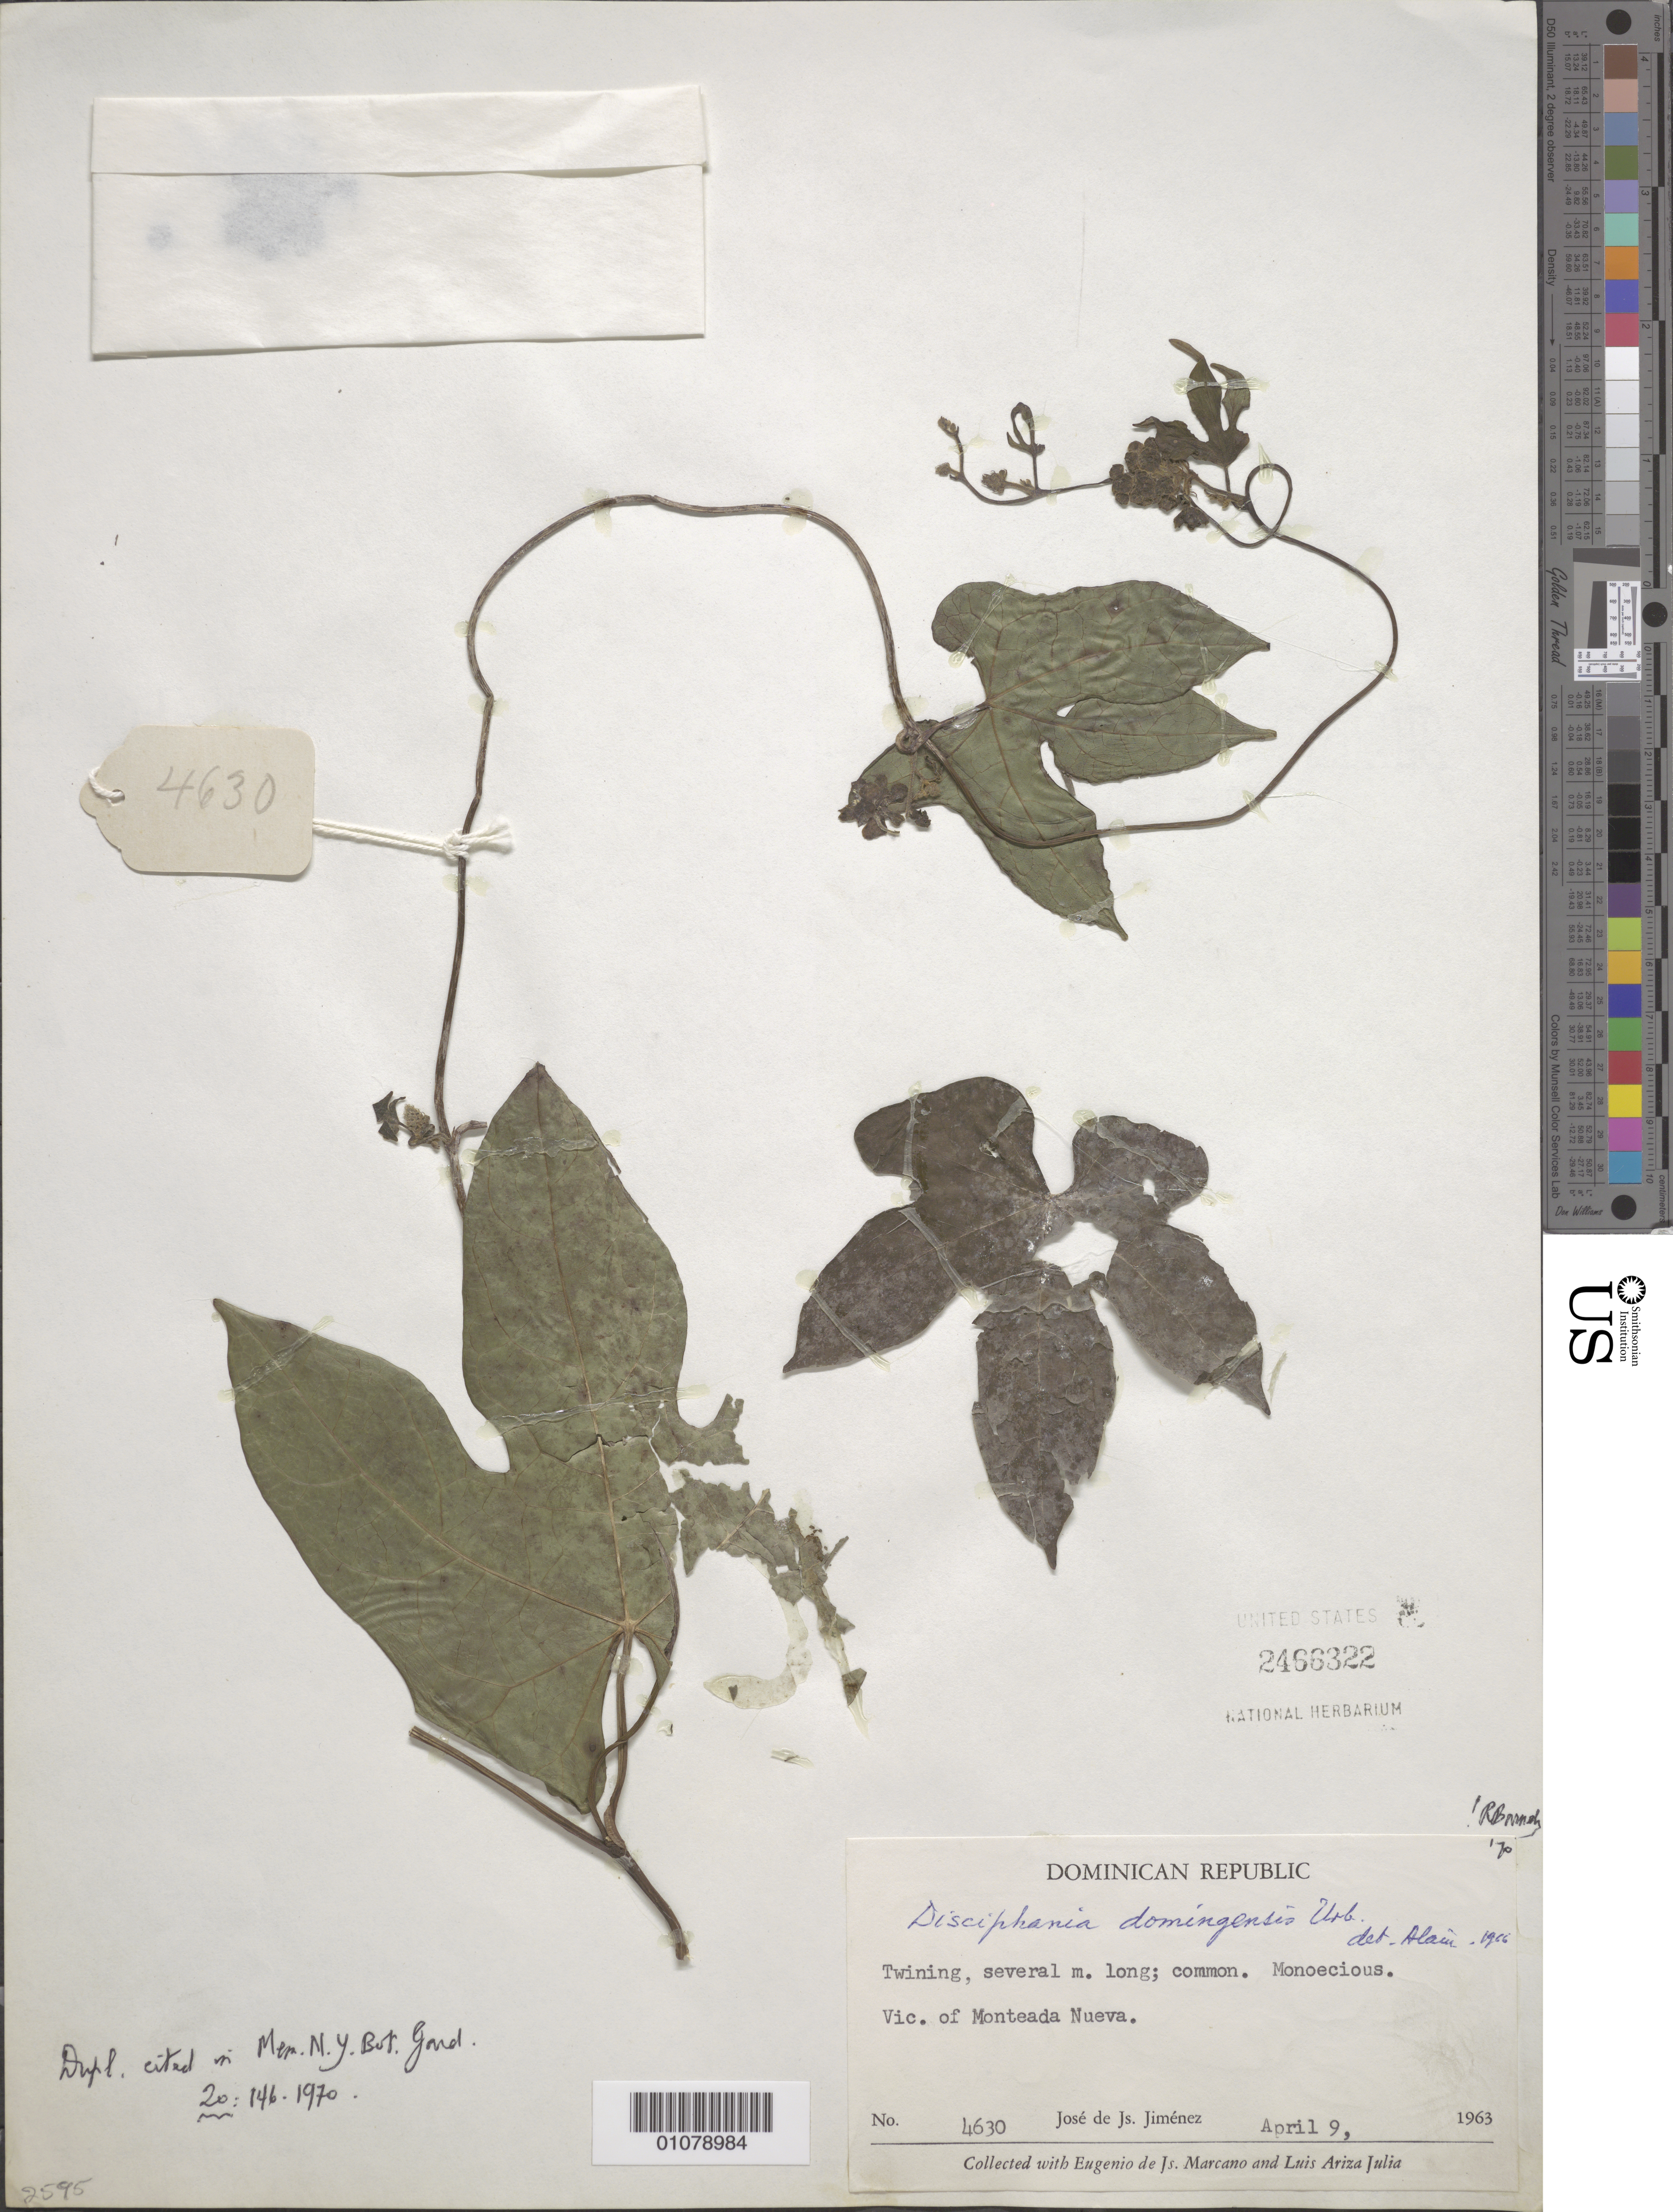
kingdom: Plantae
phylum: Tracheophyta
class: Magnoliopsida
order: Ranunculales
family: Menispermaceae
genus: Disciphania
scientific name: Disciphania domingensis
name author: Urb.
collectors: J. J. Jiménez Almonte, E. J. Marcano F. & L. Julia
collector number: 4630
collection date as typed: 09 Apr 1963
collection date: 1963-04-09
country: Dominican Republic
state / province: Barahona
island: Hispaniola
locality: Vic. of Monteada Nueva.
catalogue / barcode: US 2466322